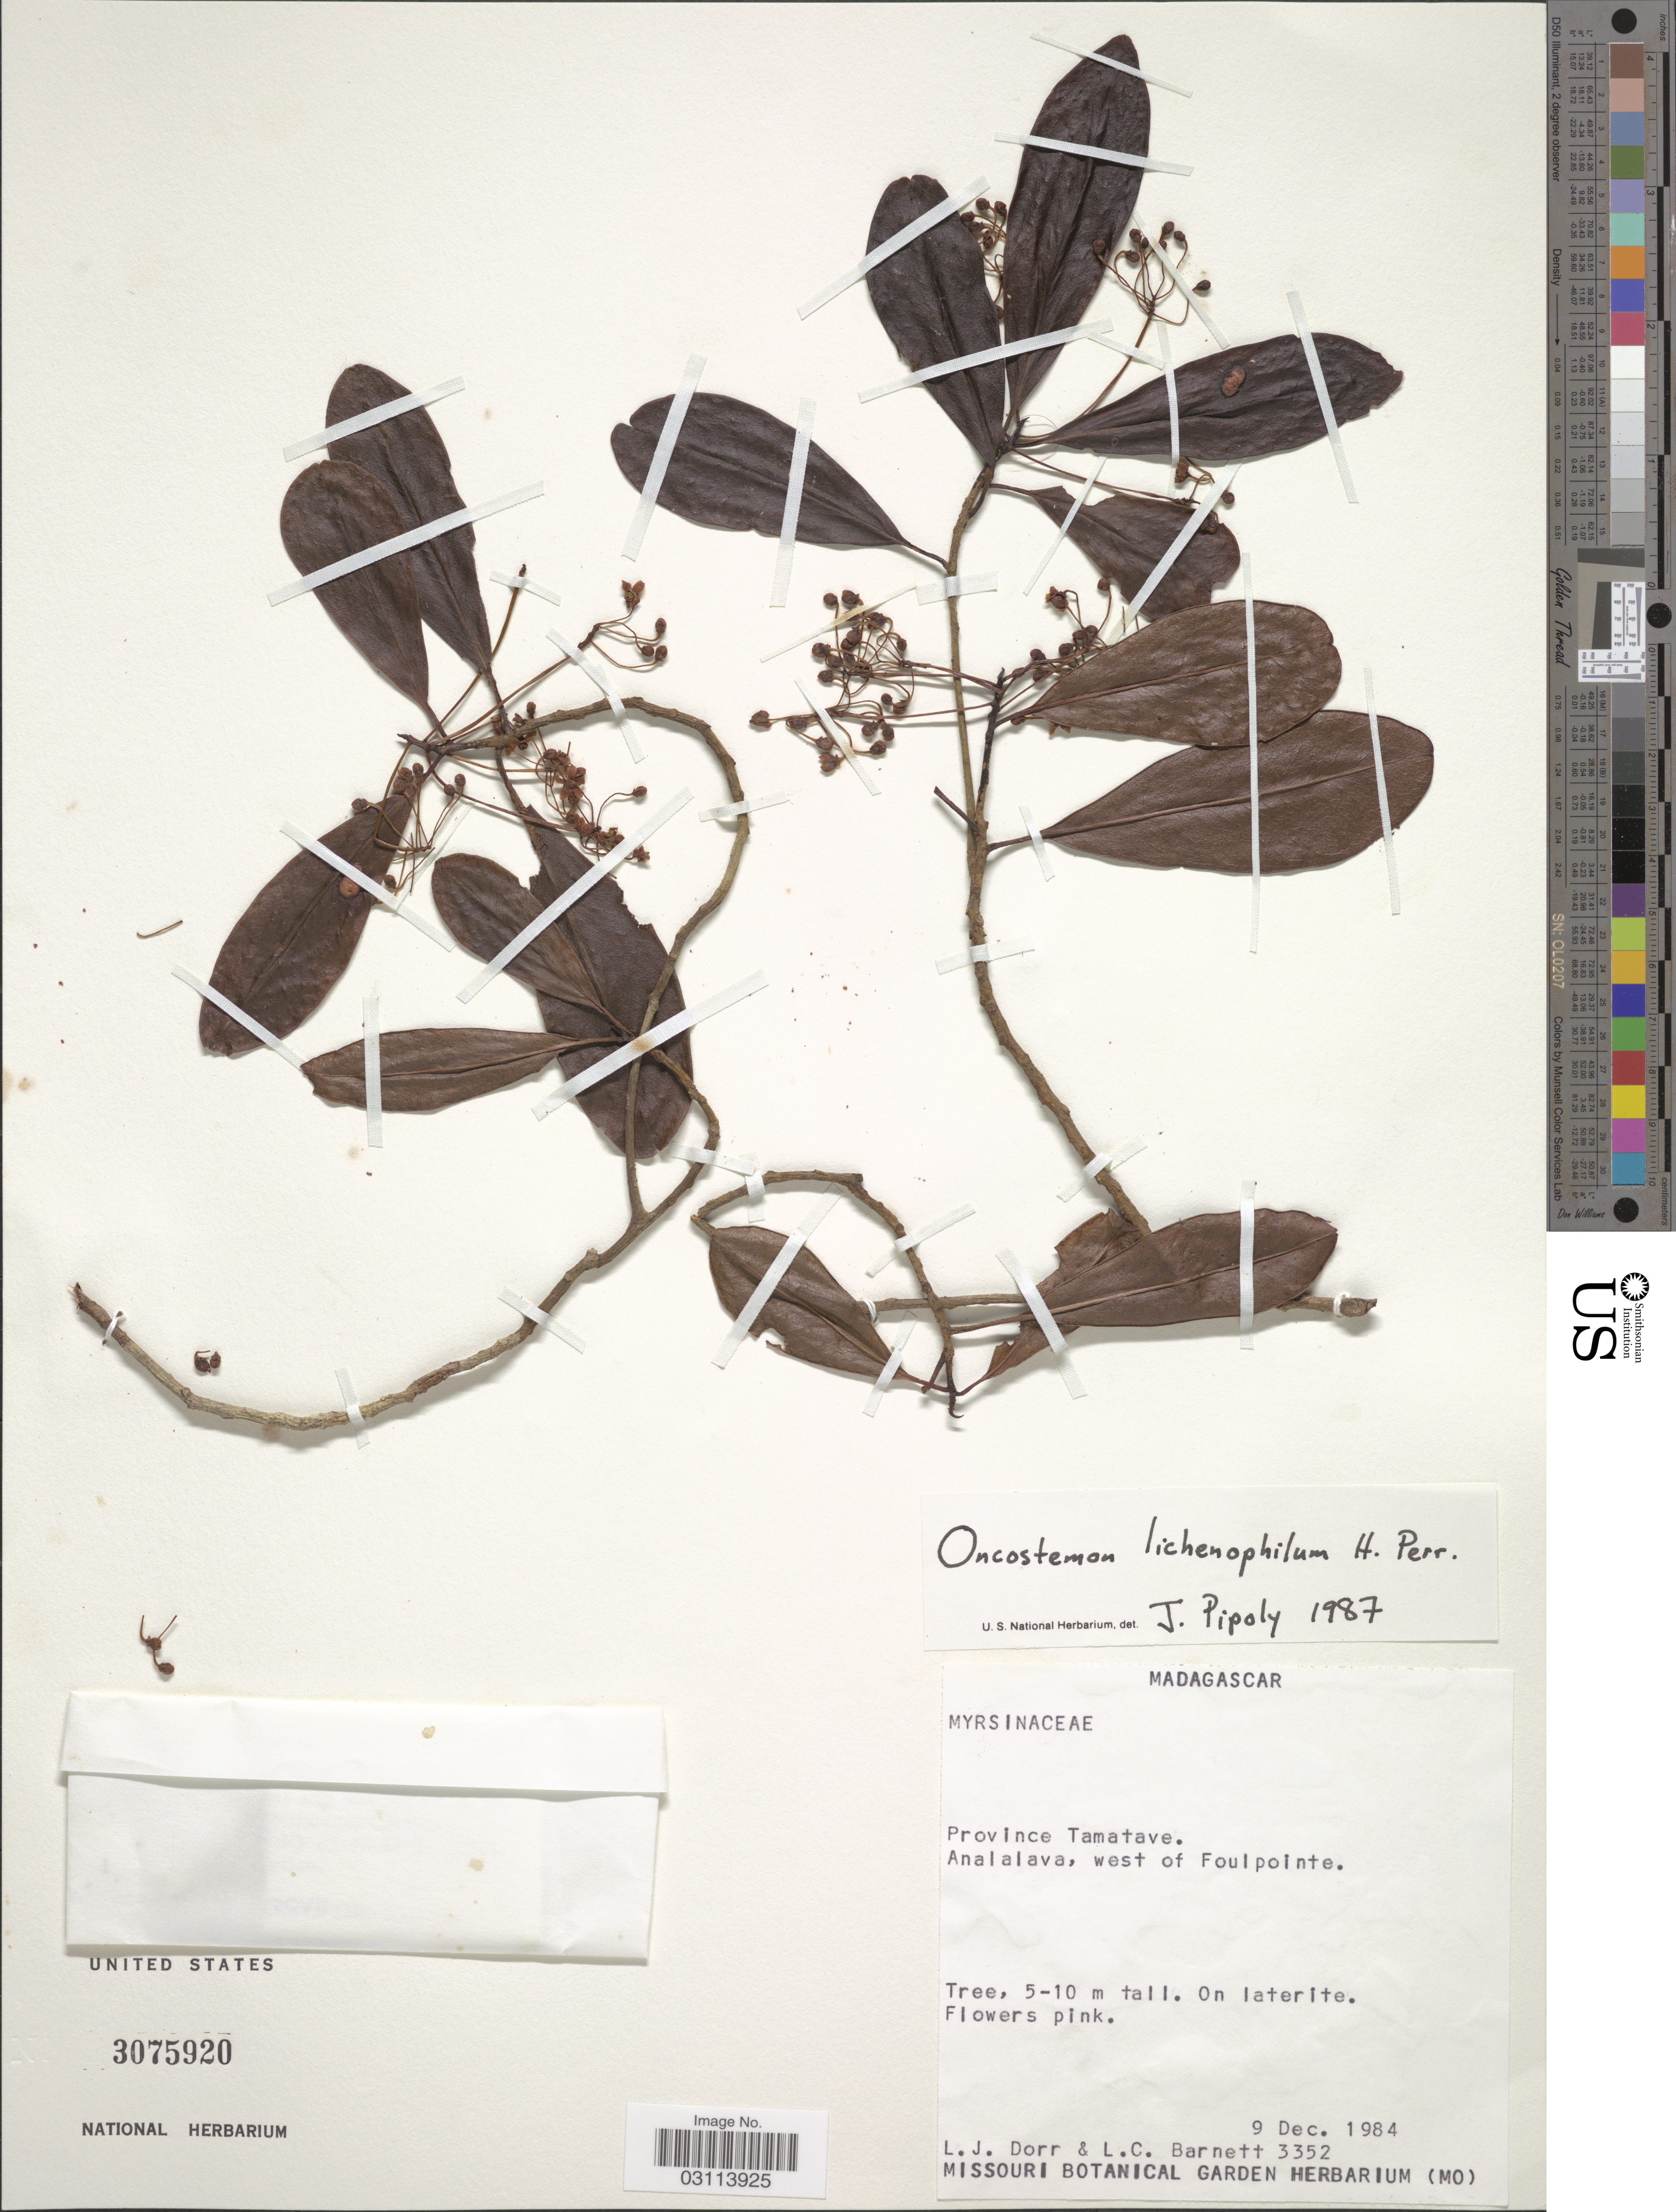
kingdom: Plantae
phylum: Tracheophyta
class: Magnoliopsida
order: Ericales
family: Primulaceae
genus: Oncostemum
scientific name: Oncostemum lichenophilum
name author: H. Perrier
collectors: L. J. Dorr & L. C. Barnett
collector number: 3352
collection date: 1984-12-09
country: Madagascar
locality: Province Tamatave. Analalava, west of Foulpointe.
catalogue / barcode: US 3075920